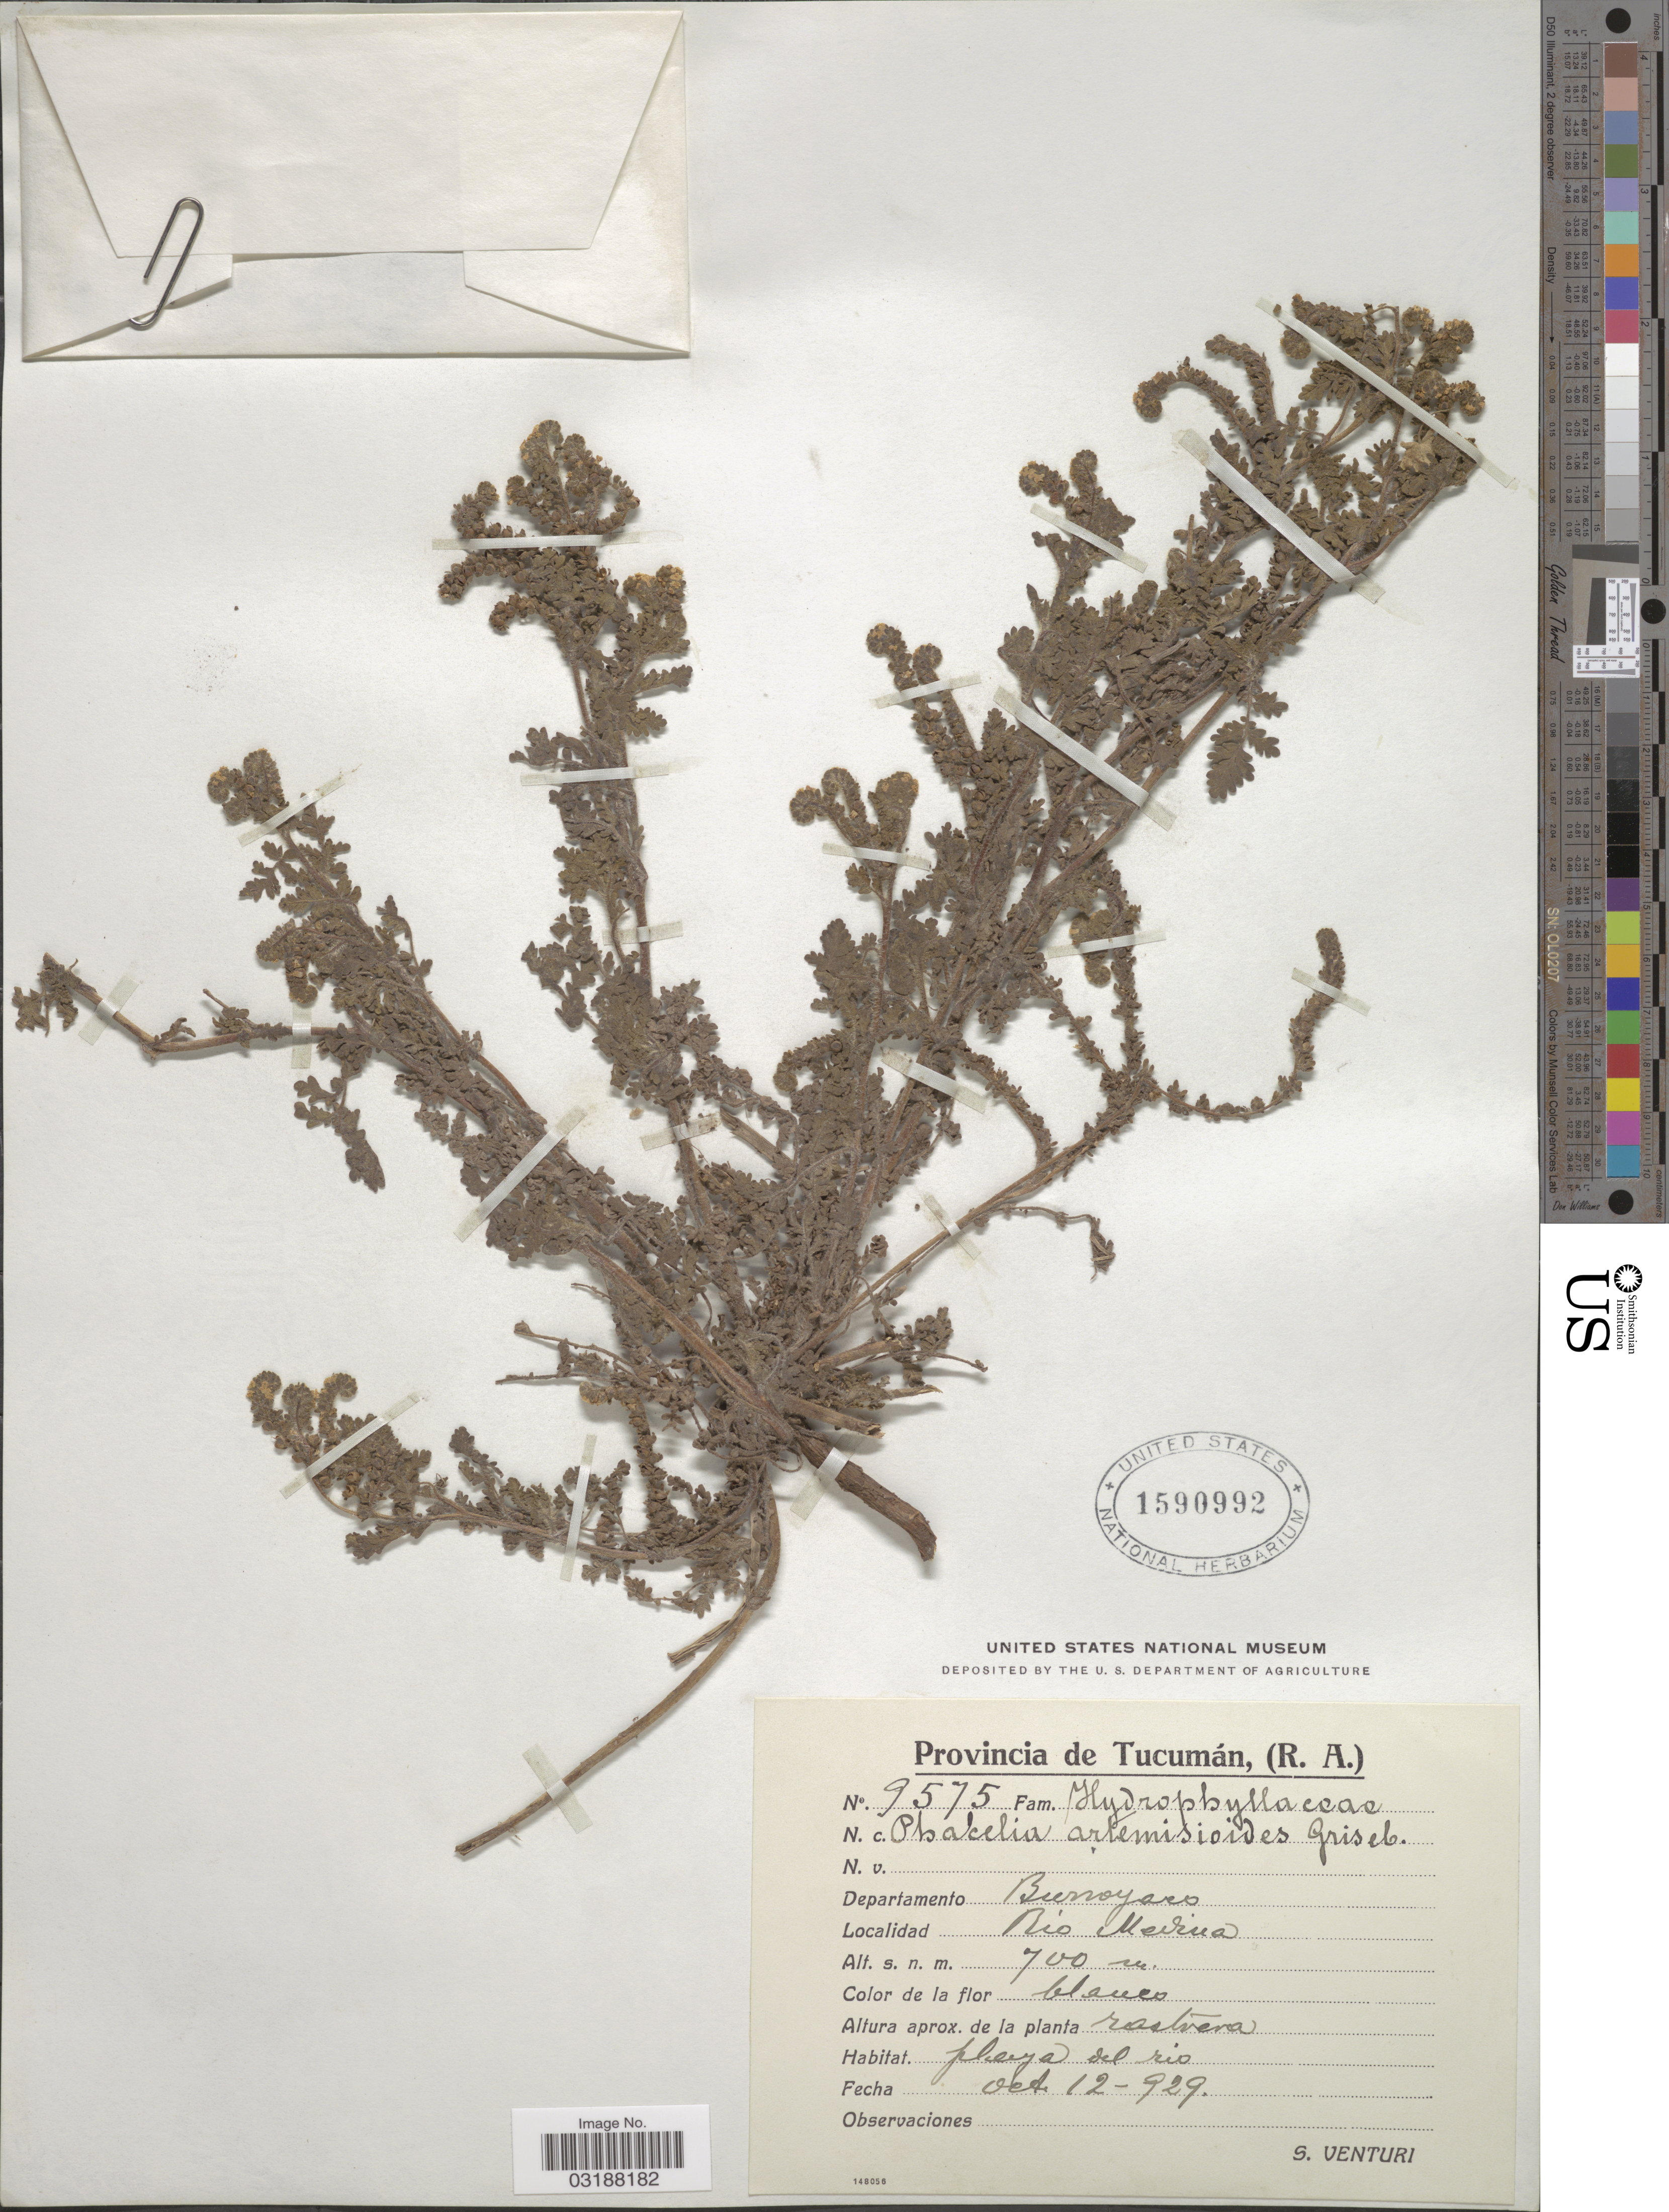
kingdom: Plantae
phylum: Tracheophyta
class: Magnoliopsida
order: Boraginales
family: Hydrophyllaceae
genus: Phacelia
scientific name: Phacelia artemisioides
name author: Griseb.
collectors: S. Venturi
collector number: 9575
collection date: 1929-10-12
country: Argentina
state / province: Tucuman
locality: Provincia de Tucumán, (R.A.), Departamento Burroyaco, Rio Medina.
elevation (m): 700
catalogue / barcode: US 1590992